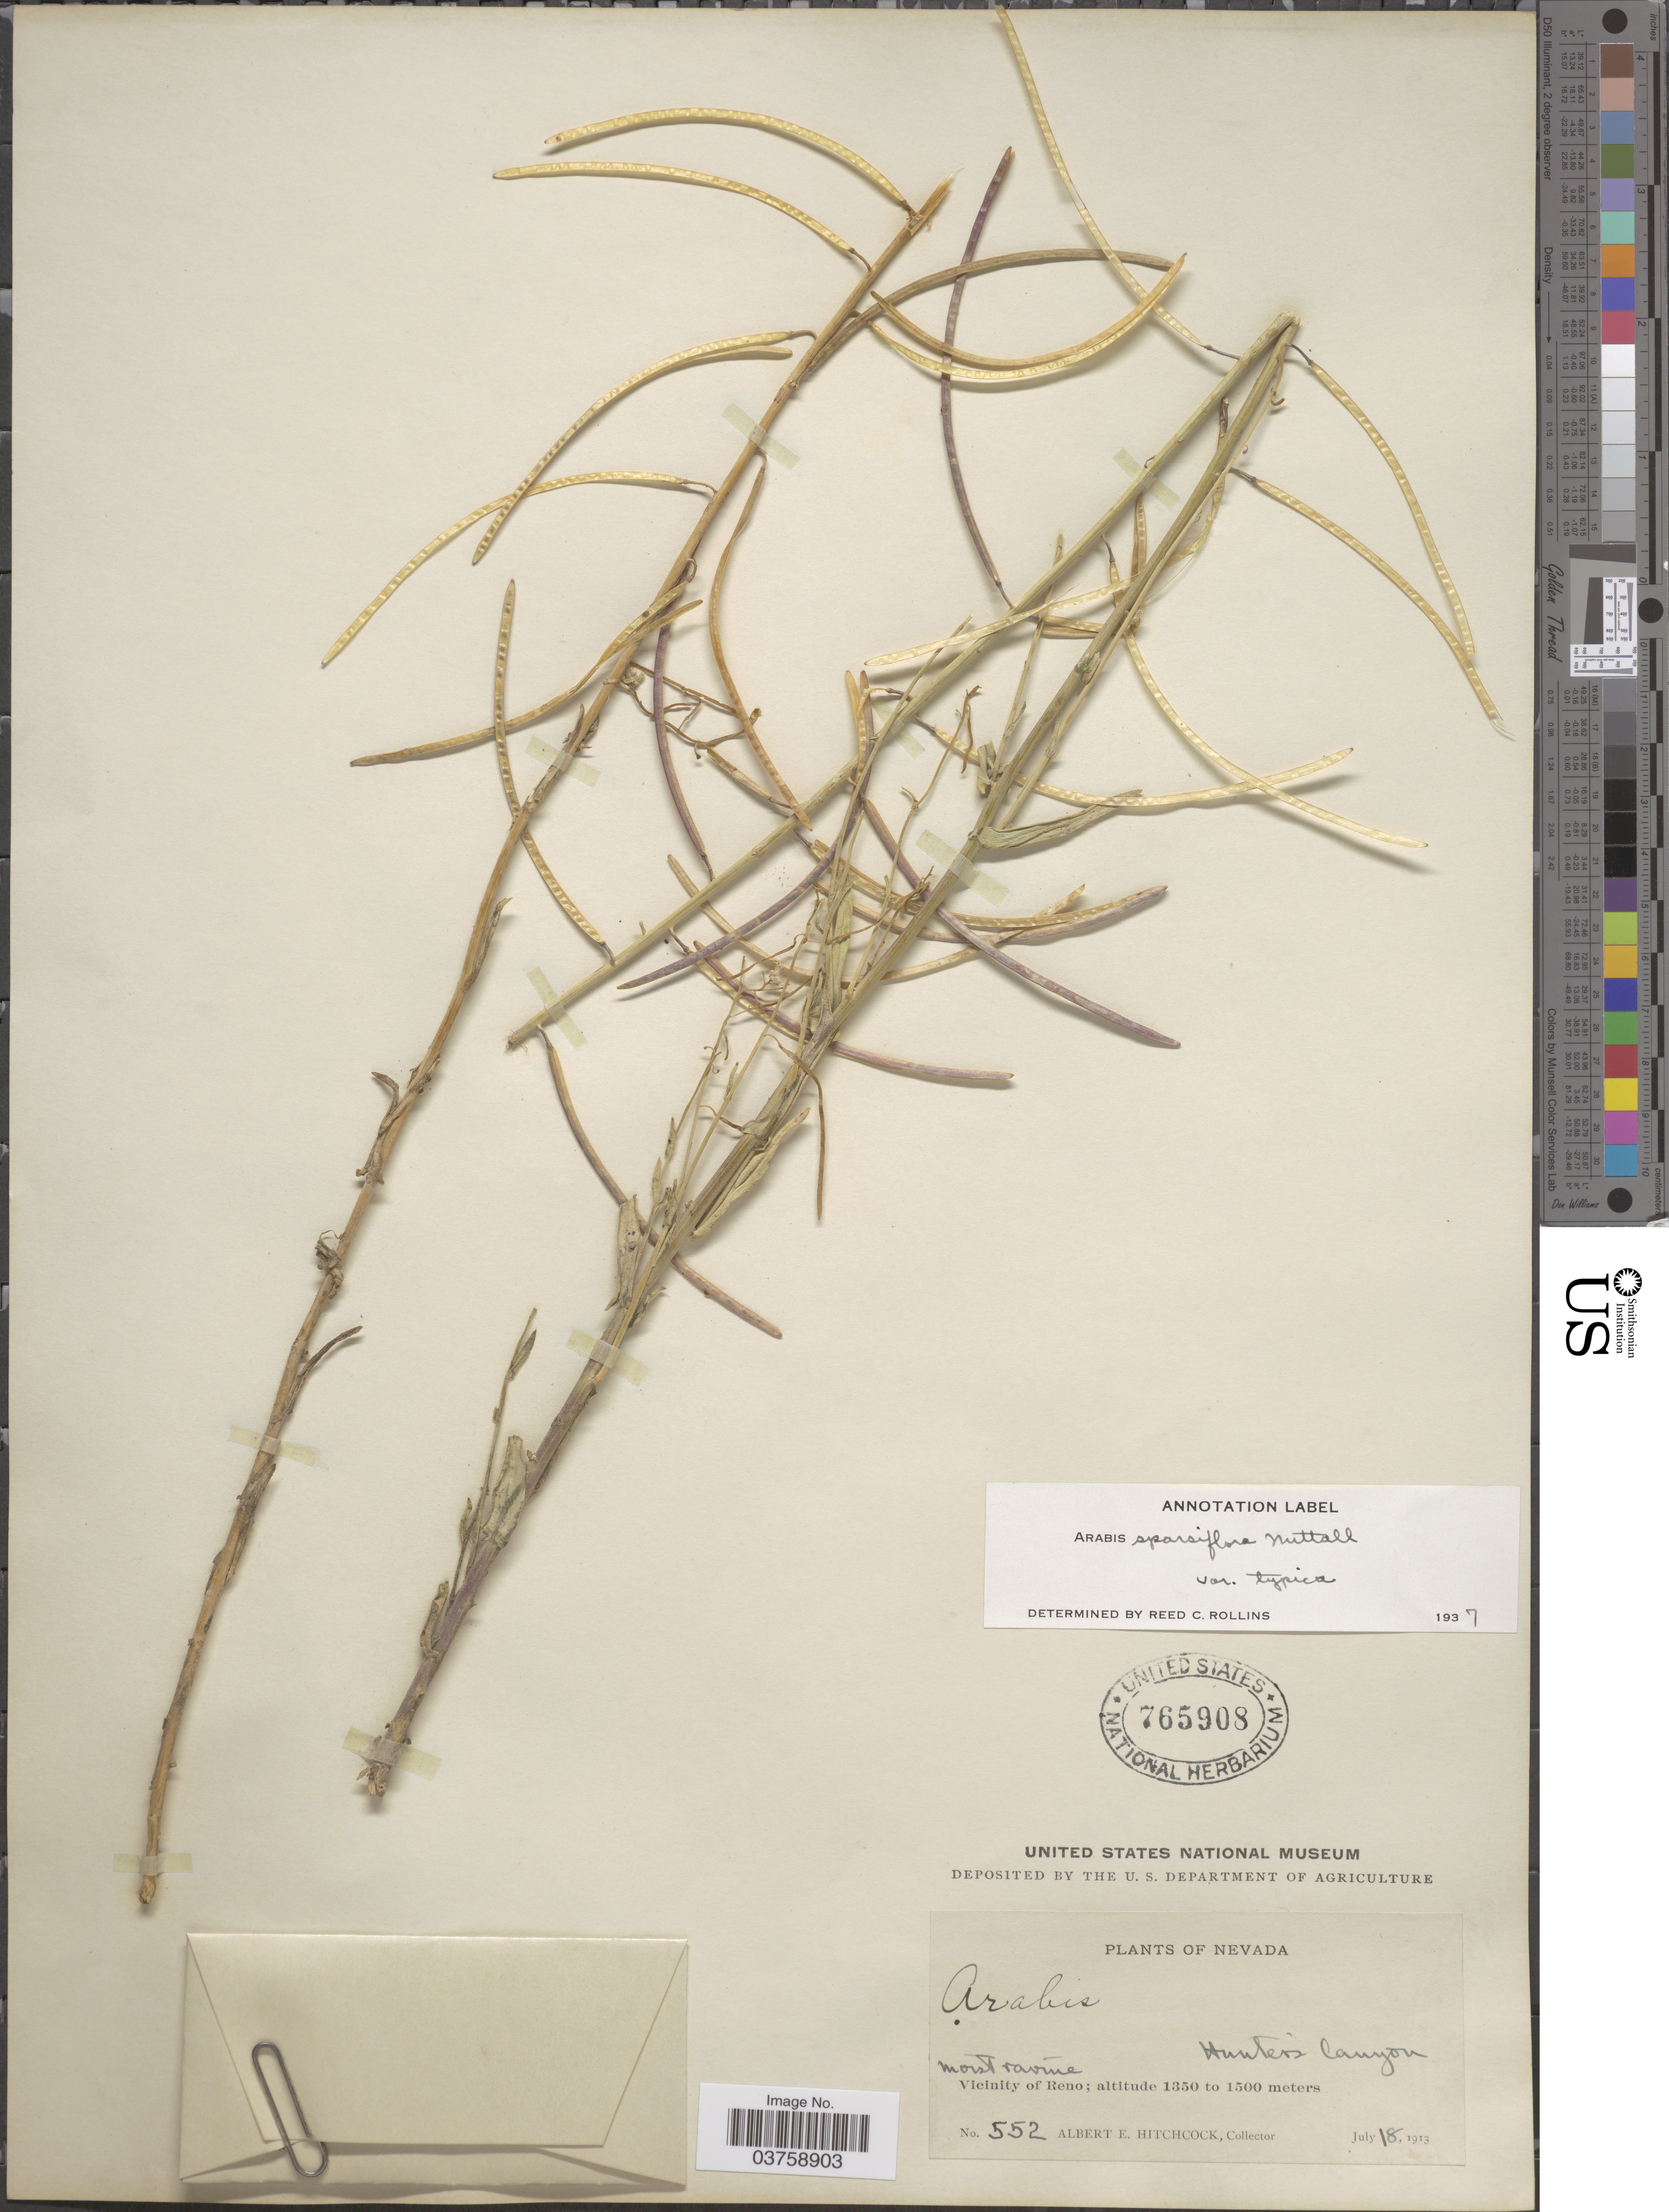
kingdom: Plantae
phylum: Tracheophyta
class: Magnoliopsida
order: Brassicales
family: Brassicaceae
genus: Arabis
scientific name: Arabis sparsiflora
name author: Nutt.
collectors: A. Hitchcock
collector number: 552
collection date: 1913-07-18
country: United States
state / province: Nevada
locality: Hunter's Canyon. Vicinity of Reno.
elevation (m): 1350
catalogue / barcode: US 765908